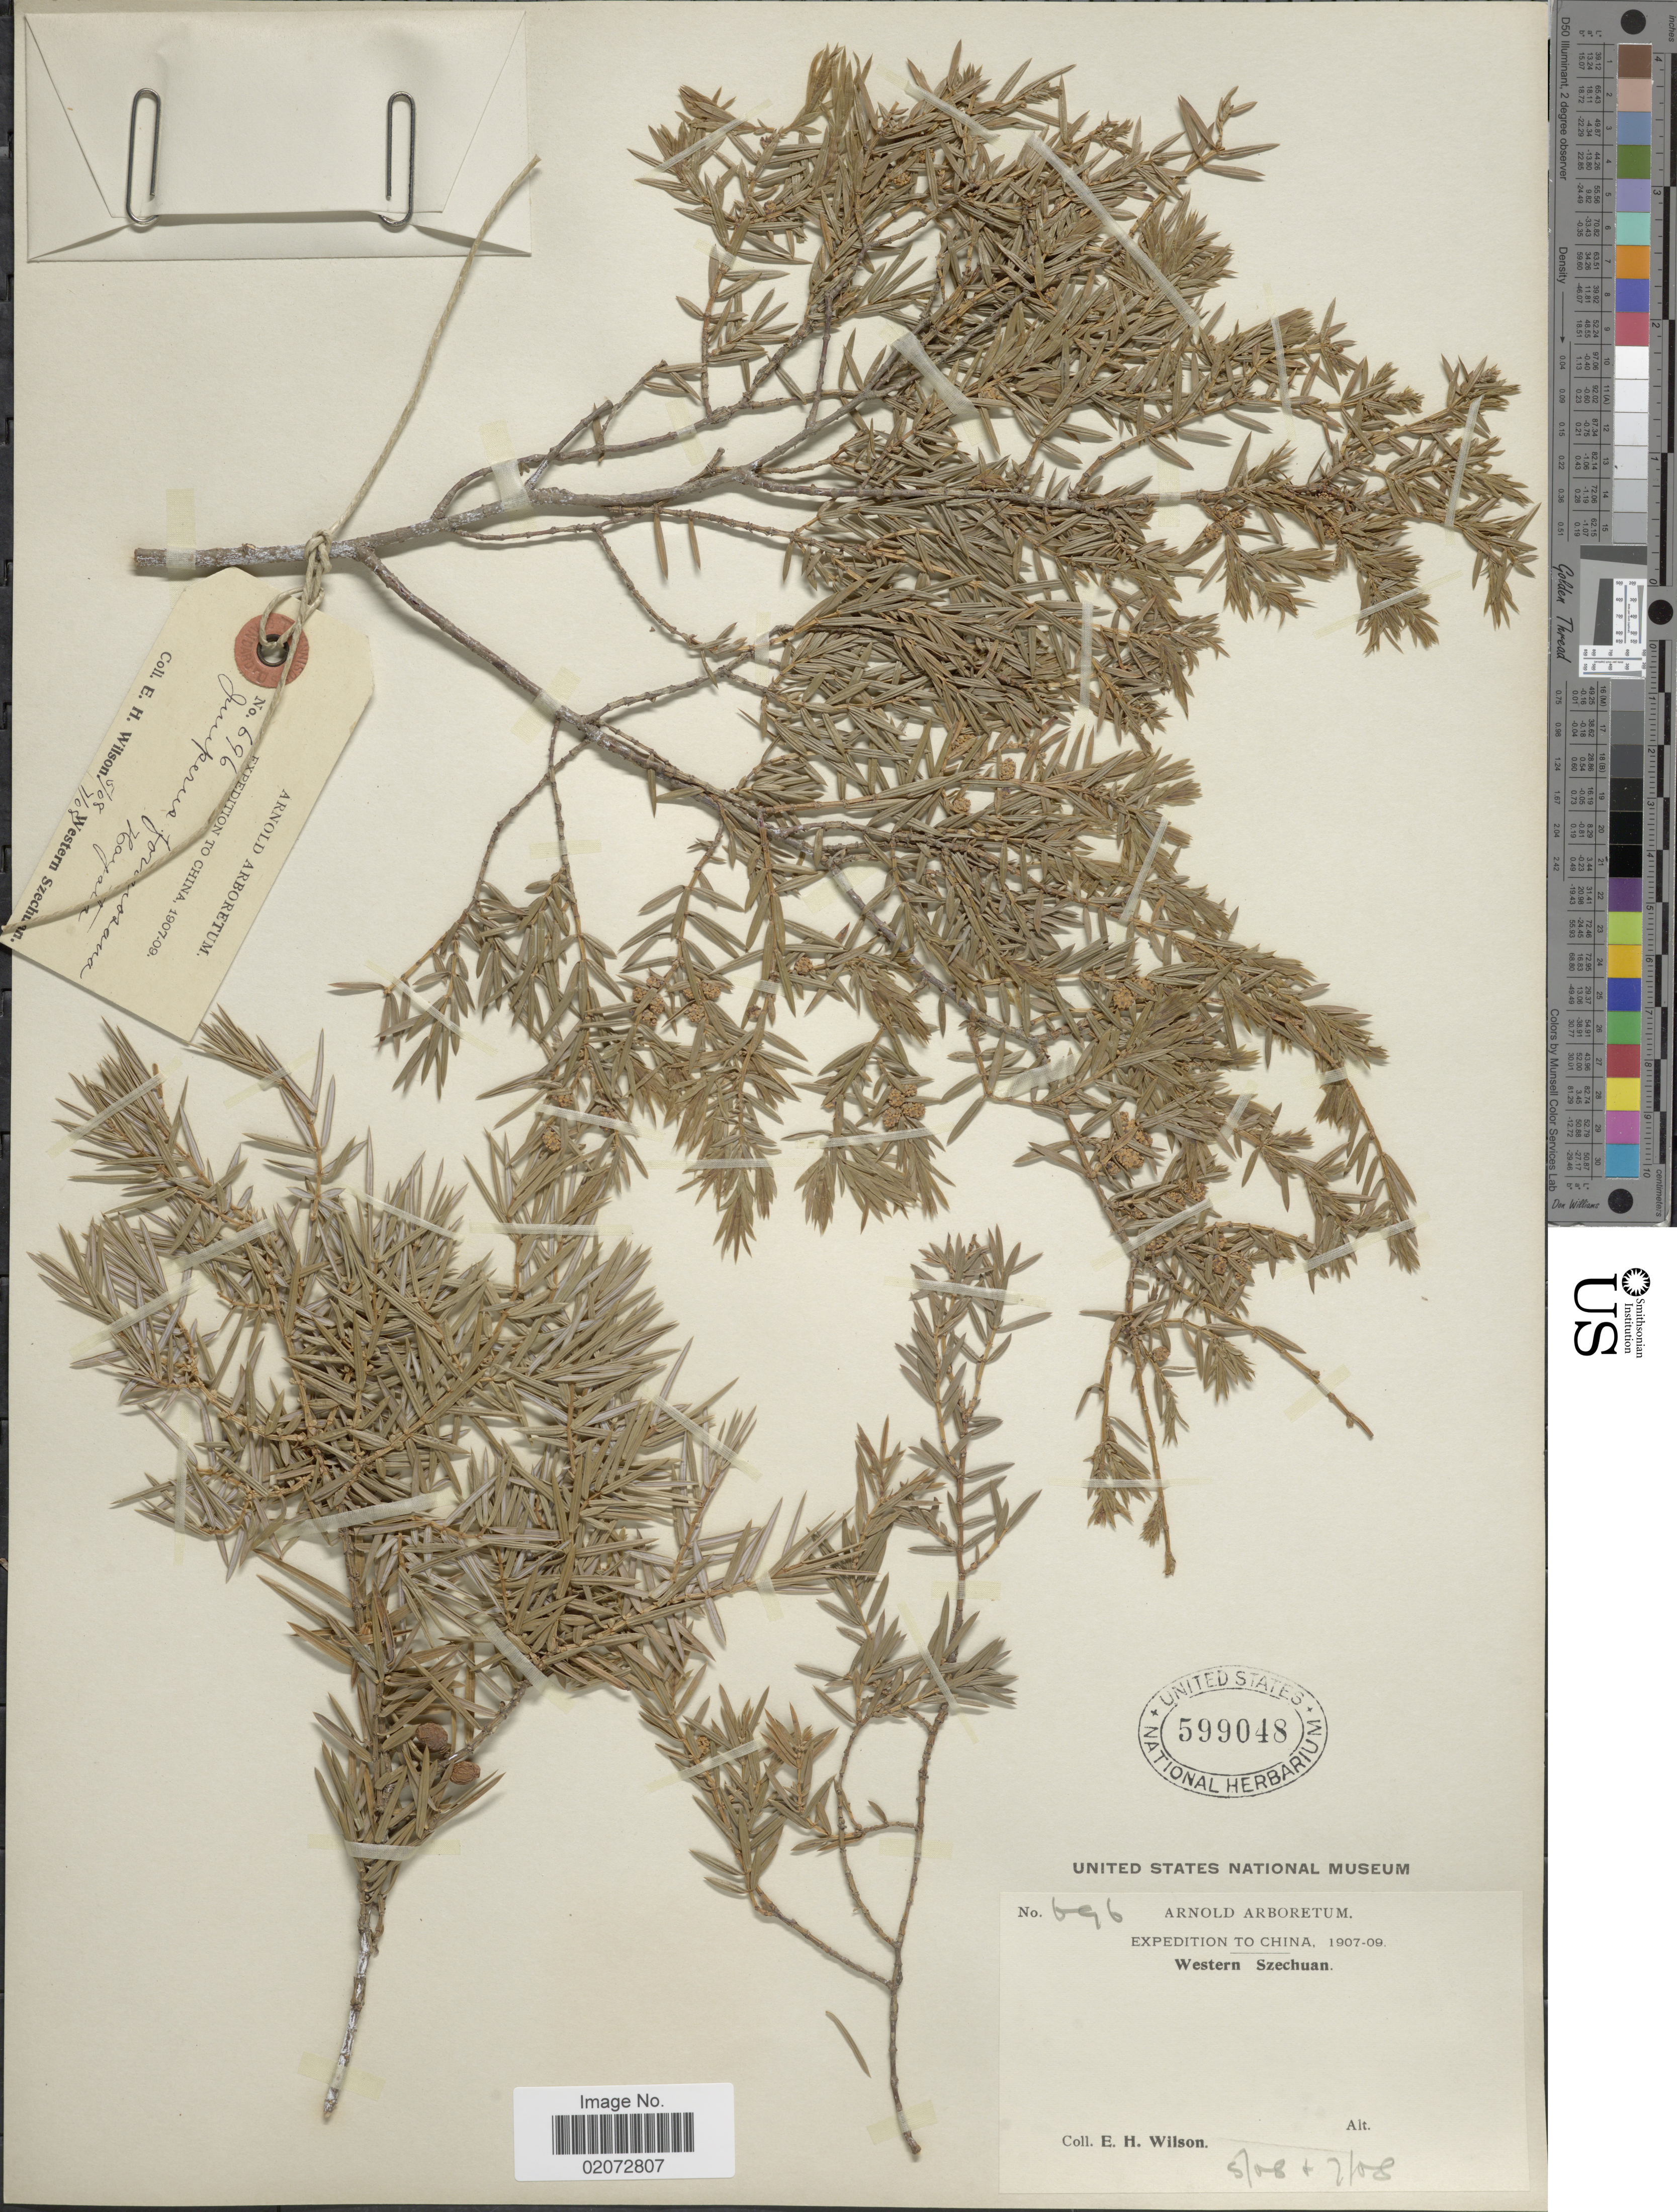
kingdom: Plantae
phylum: Tracheophyta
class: Pinopsida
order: Pinales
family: Cupressaceae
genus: Juniperus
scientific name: Juniperus formosana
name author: Hayata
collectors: E. Wilson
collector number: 696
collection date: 1908-05/1908-07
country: China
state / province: Sichuan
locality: Western Szechuan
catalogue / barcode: US 599048